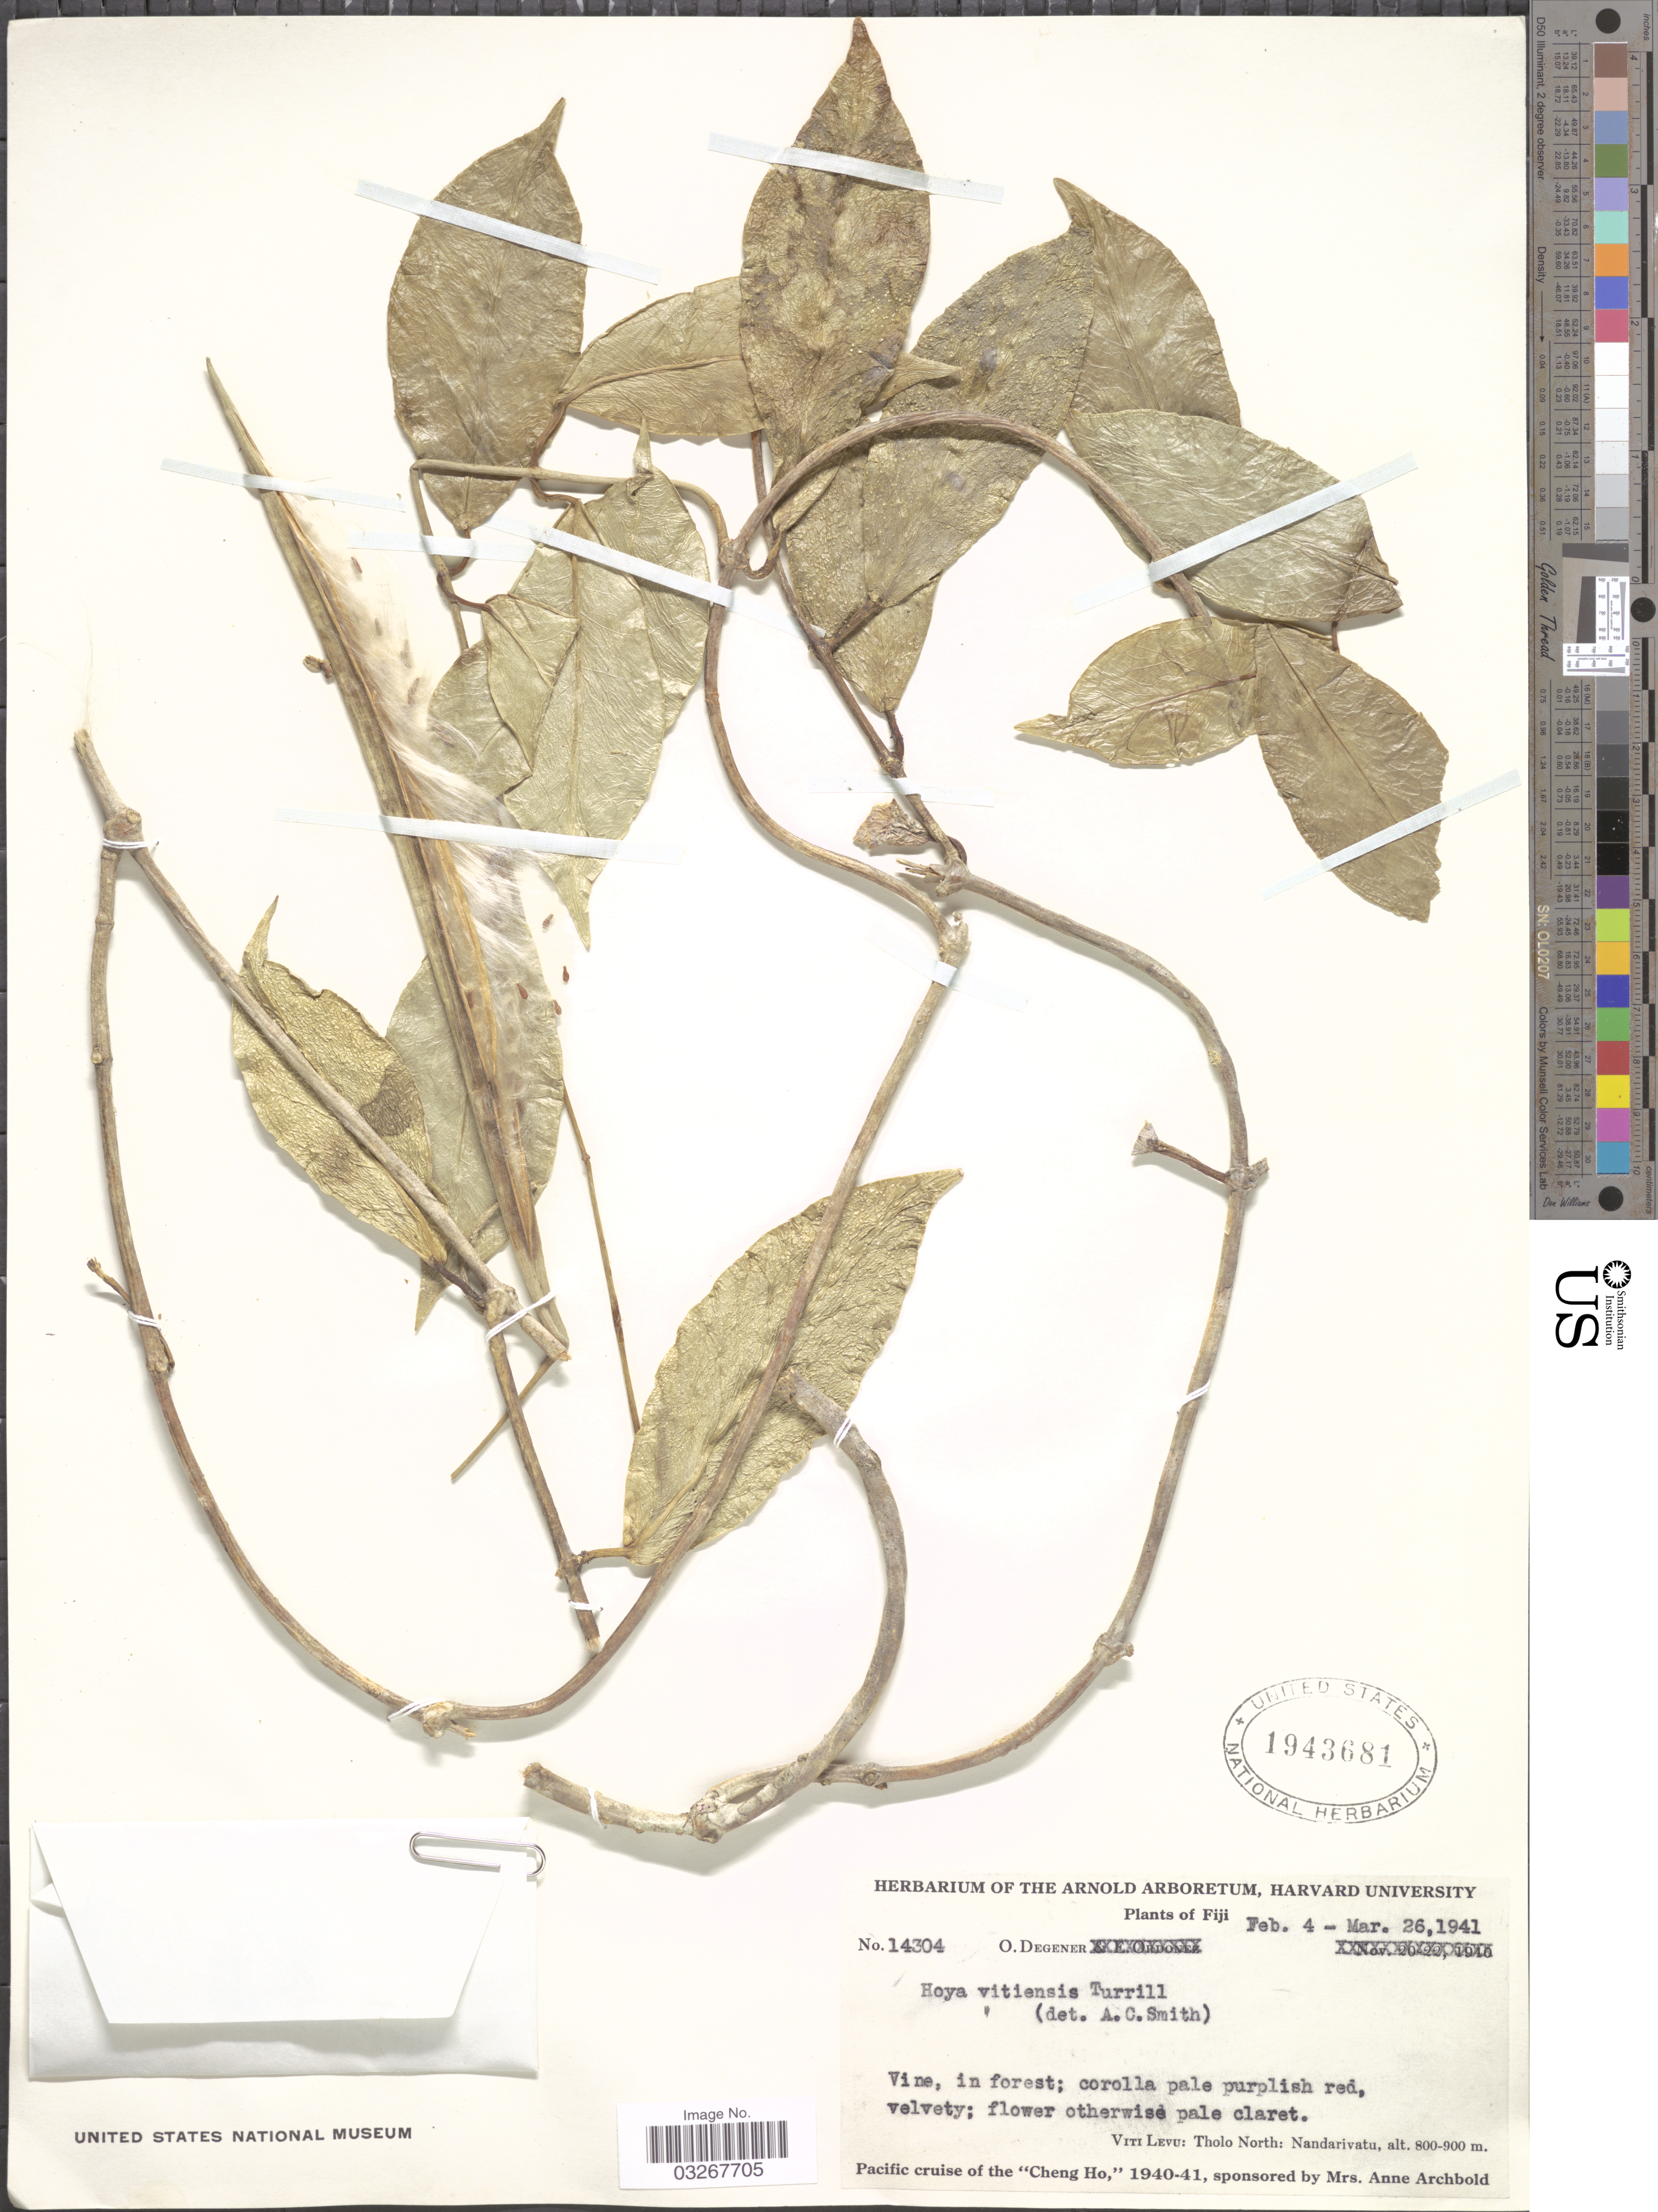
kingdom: Plantae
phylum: Tracheophyta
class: Magnoliopsida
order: Gentianales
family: Apocynaceae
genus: Hoya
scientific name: Hoya vitiensis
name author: Turrill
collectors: O. Degener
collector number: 14304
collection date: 1941-02-04/1941-03-26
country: Fiji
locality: Viti Levu: Tholo North: Nandarivatu.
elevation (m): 800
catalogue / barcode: US 1943681